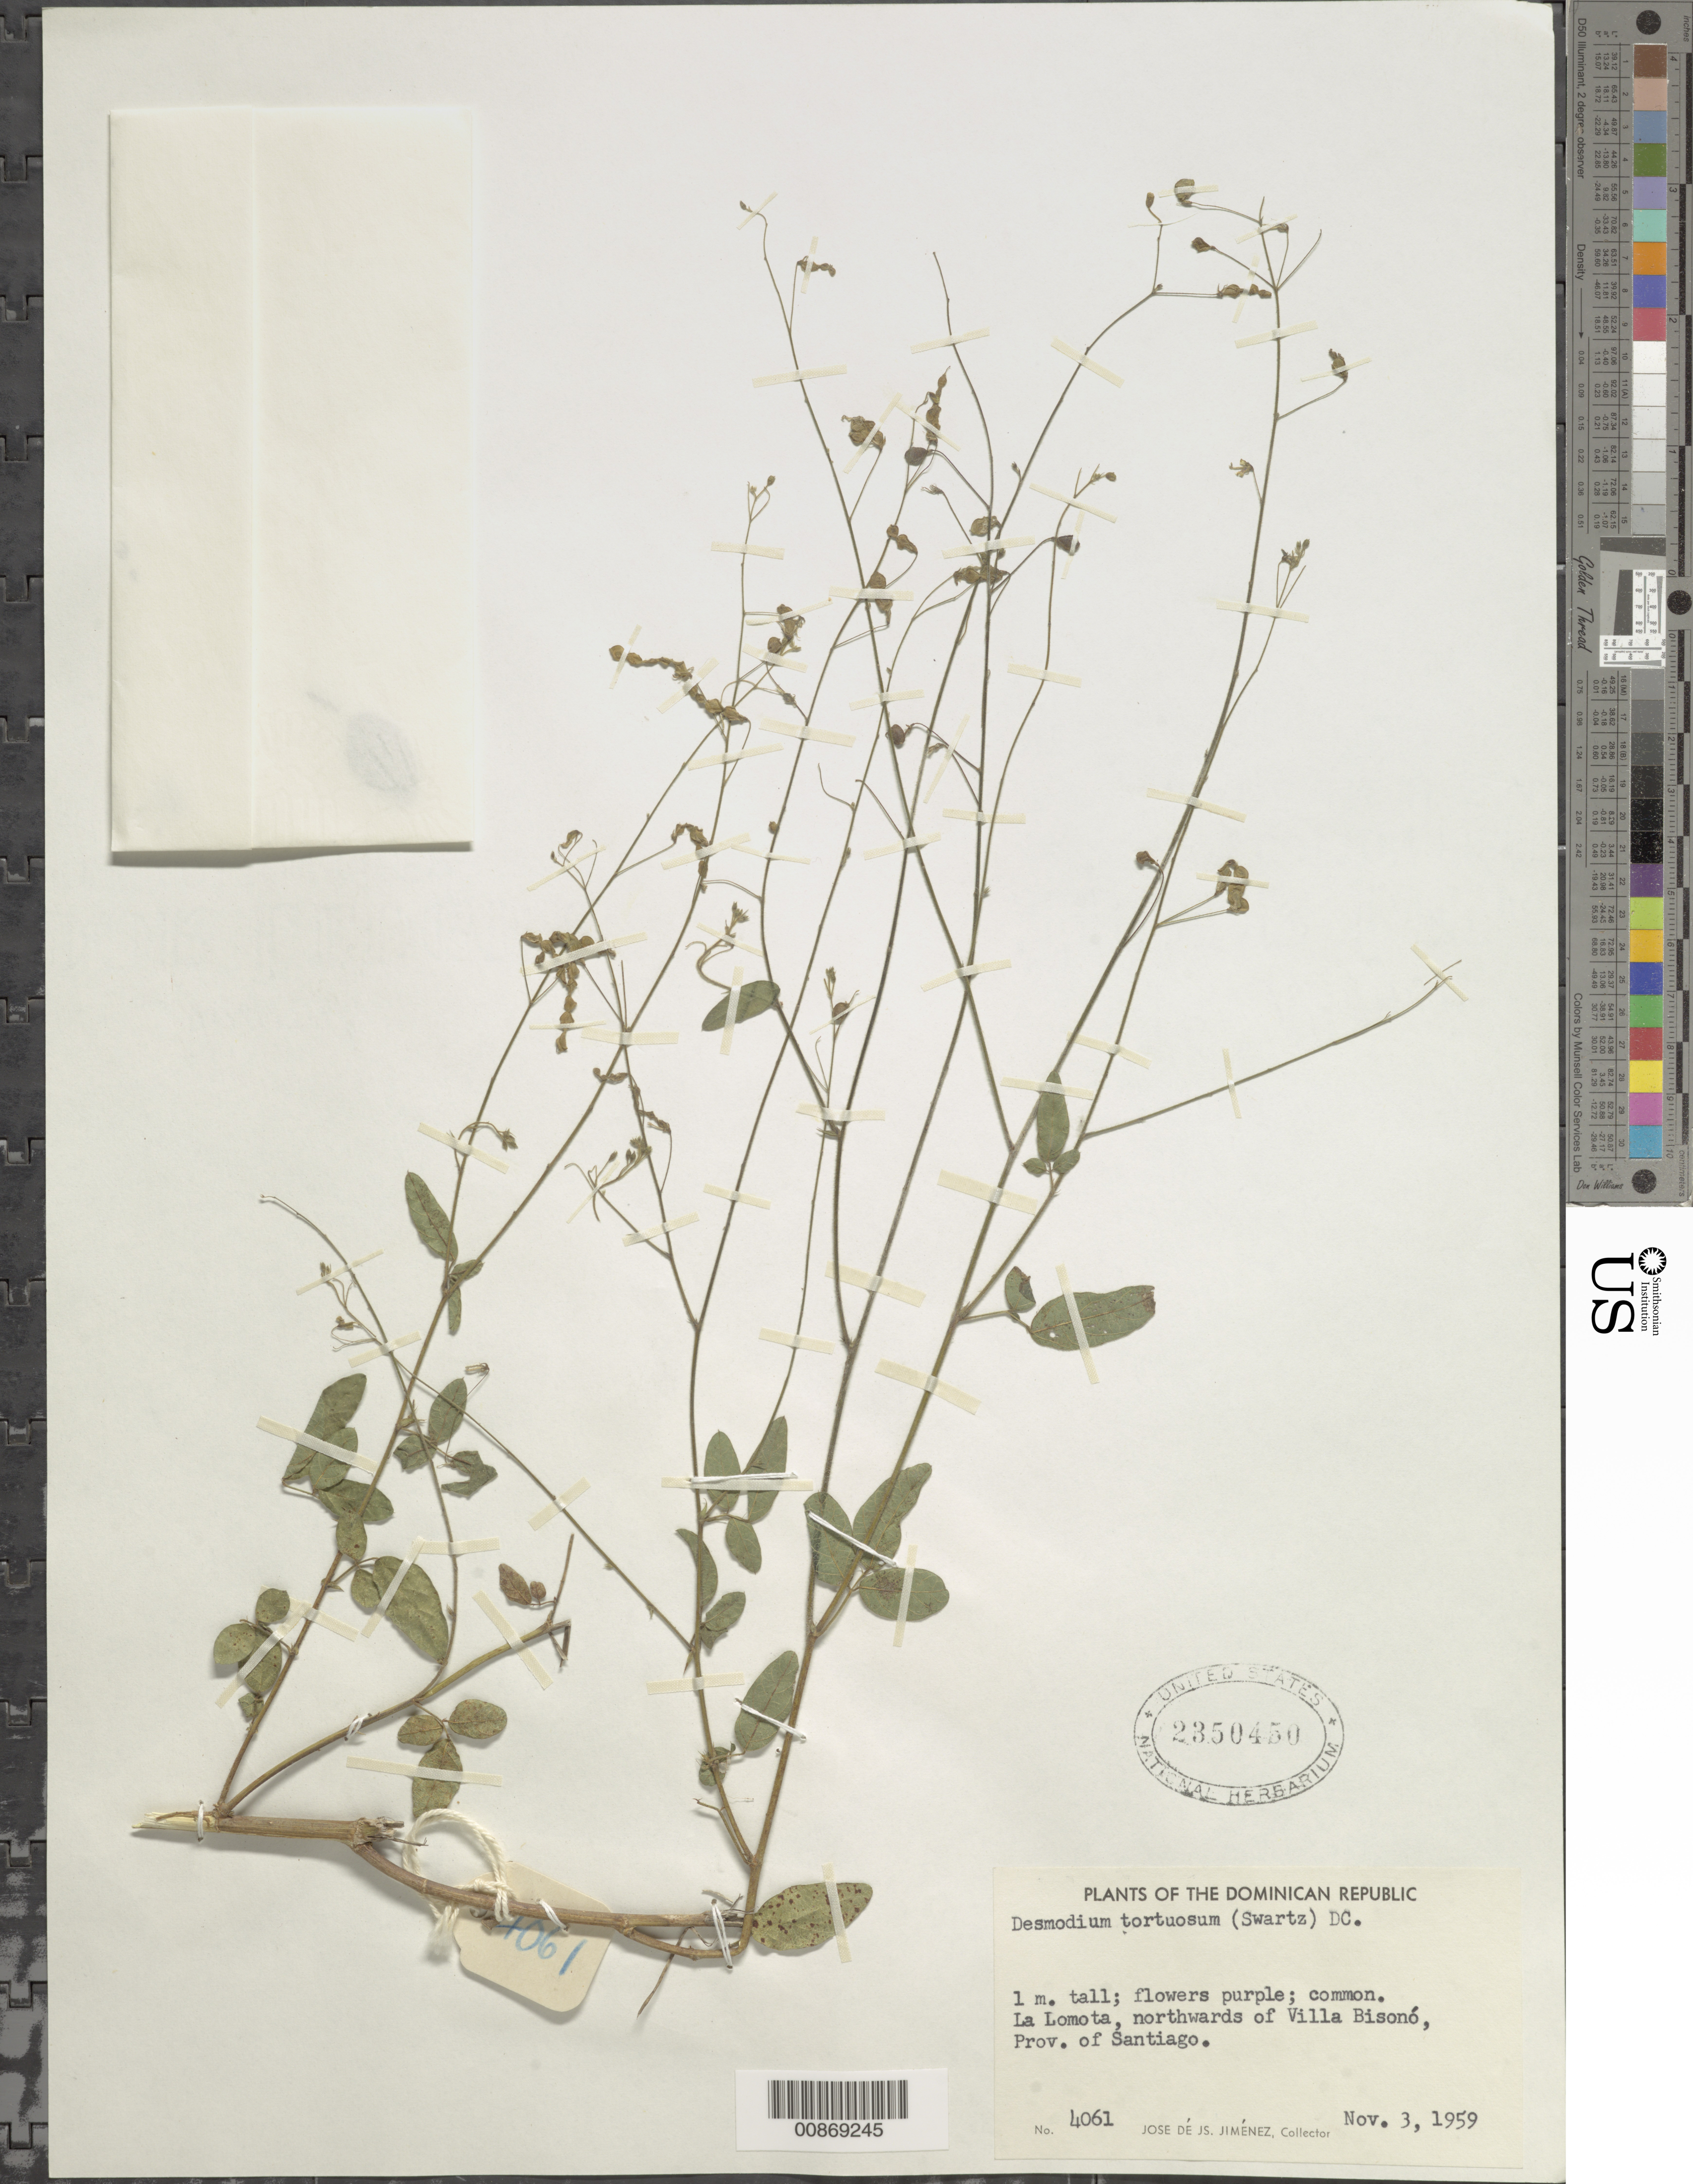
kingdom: Plantae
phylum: Tracheophyta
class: Magnoliopsida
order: Fabales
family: Fabaceae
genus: Desmodium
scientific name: Desmodium tortuosum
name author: (Sw.) DC.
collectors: J. J. Jiménez Almonte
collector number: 4061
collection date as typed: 03 Nov 1959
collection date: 1959-11-03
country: Dominican Republic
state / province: Santiago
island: Hispaniola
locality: La Lomota, northwards of Villa Bisonó.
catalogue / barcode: US 2350450